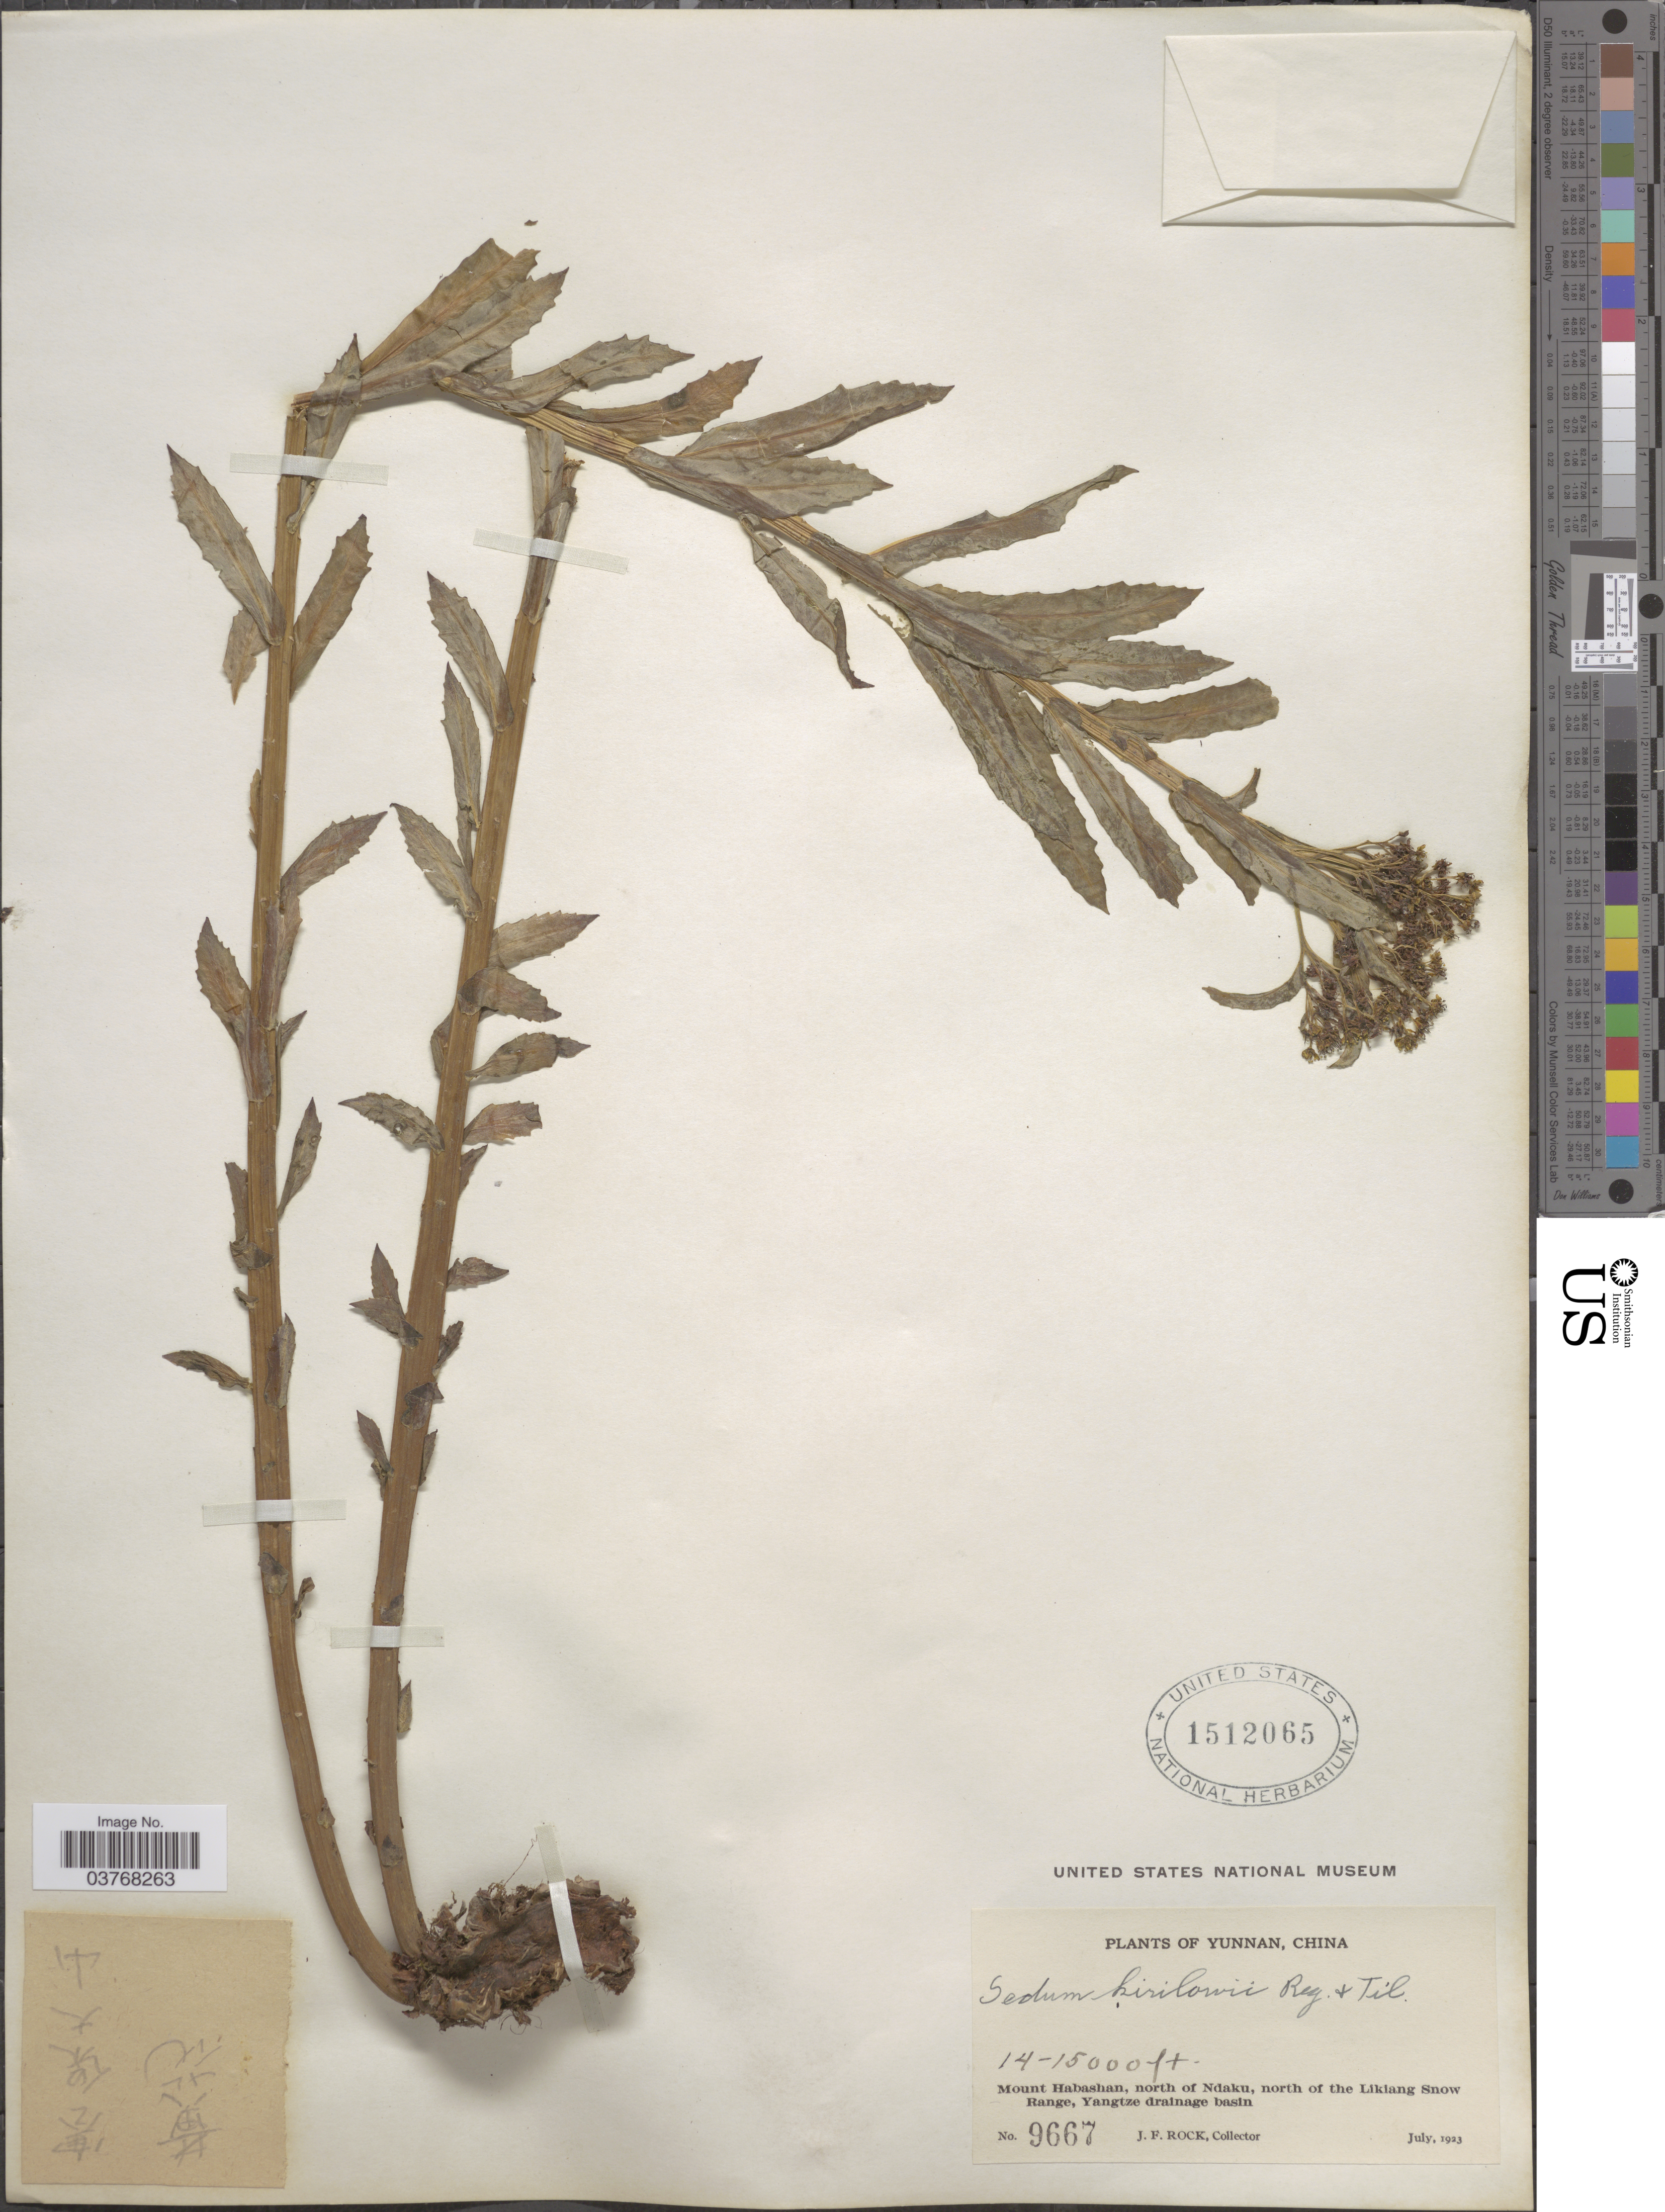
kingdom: Plantae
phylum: Tracheophyta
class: Magnoliopsida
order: Saxifragales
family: Crassulaceae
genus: Rhodiola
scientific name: Rhodiola kirilowii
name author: (Regel) Maxim.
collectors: J. Rock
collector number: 9667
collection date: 1923-07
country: China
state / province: Yunnan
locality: Mount Habashan, north of Ndaku, north of the Likiang Snow Range, Yangtze drainage basin.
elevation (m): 4267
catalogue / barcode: US 1512065